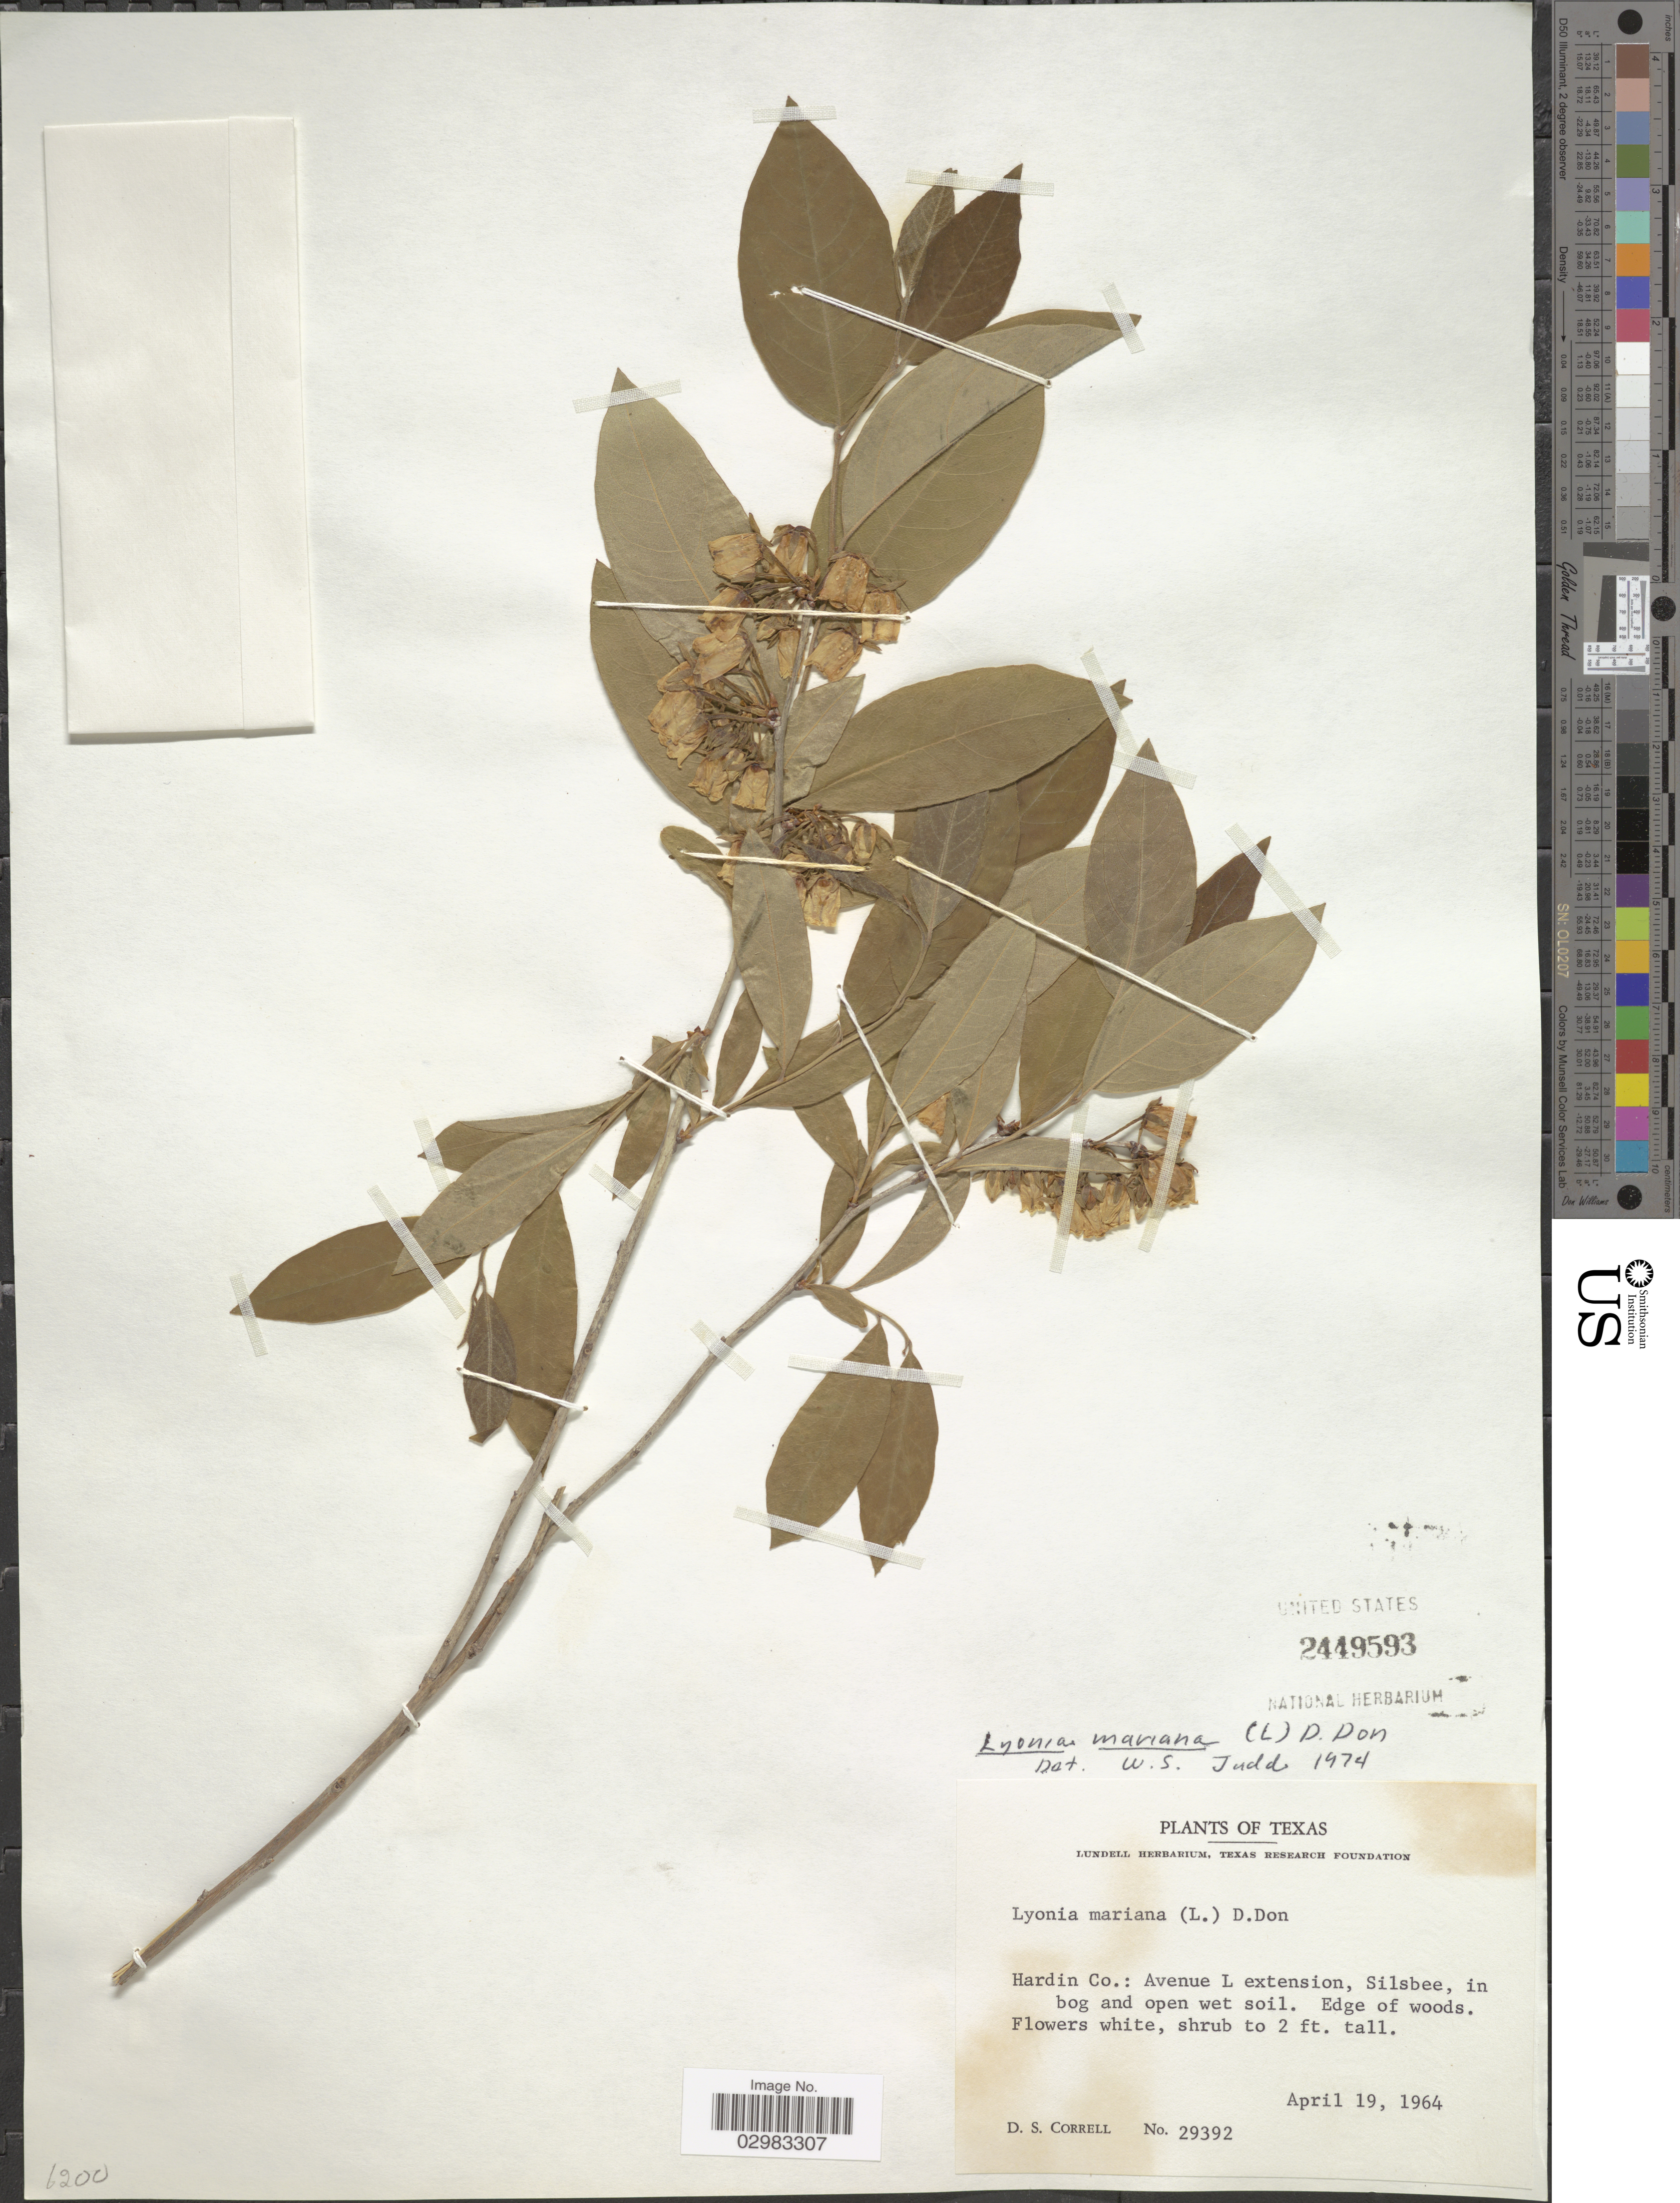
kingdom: Plantae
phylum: Tracheophyta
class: Magnoliopsida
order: Ericales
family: Ericaceae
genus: Lyonia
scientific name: Lyonia mariana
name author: (L.) D. Don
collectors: D. S. Correll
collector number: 29392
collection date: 1964-04-19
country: United States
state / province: Texas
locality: Hardin Co.: Avenue L extension, Silsbee.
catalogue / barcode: US 2449593